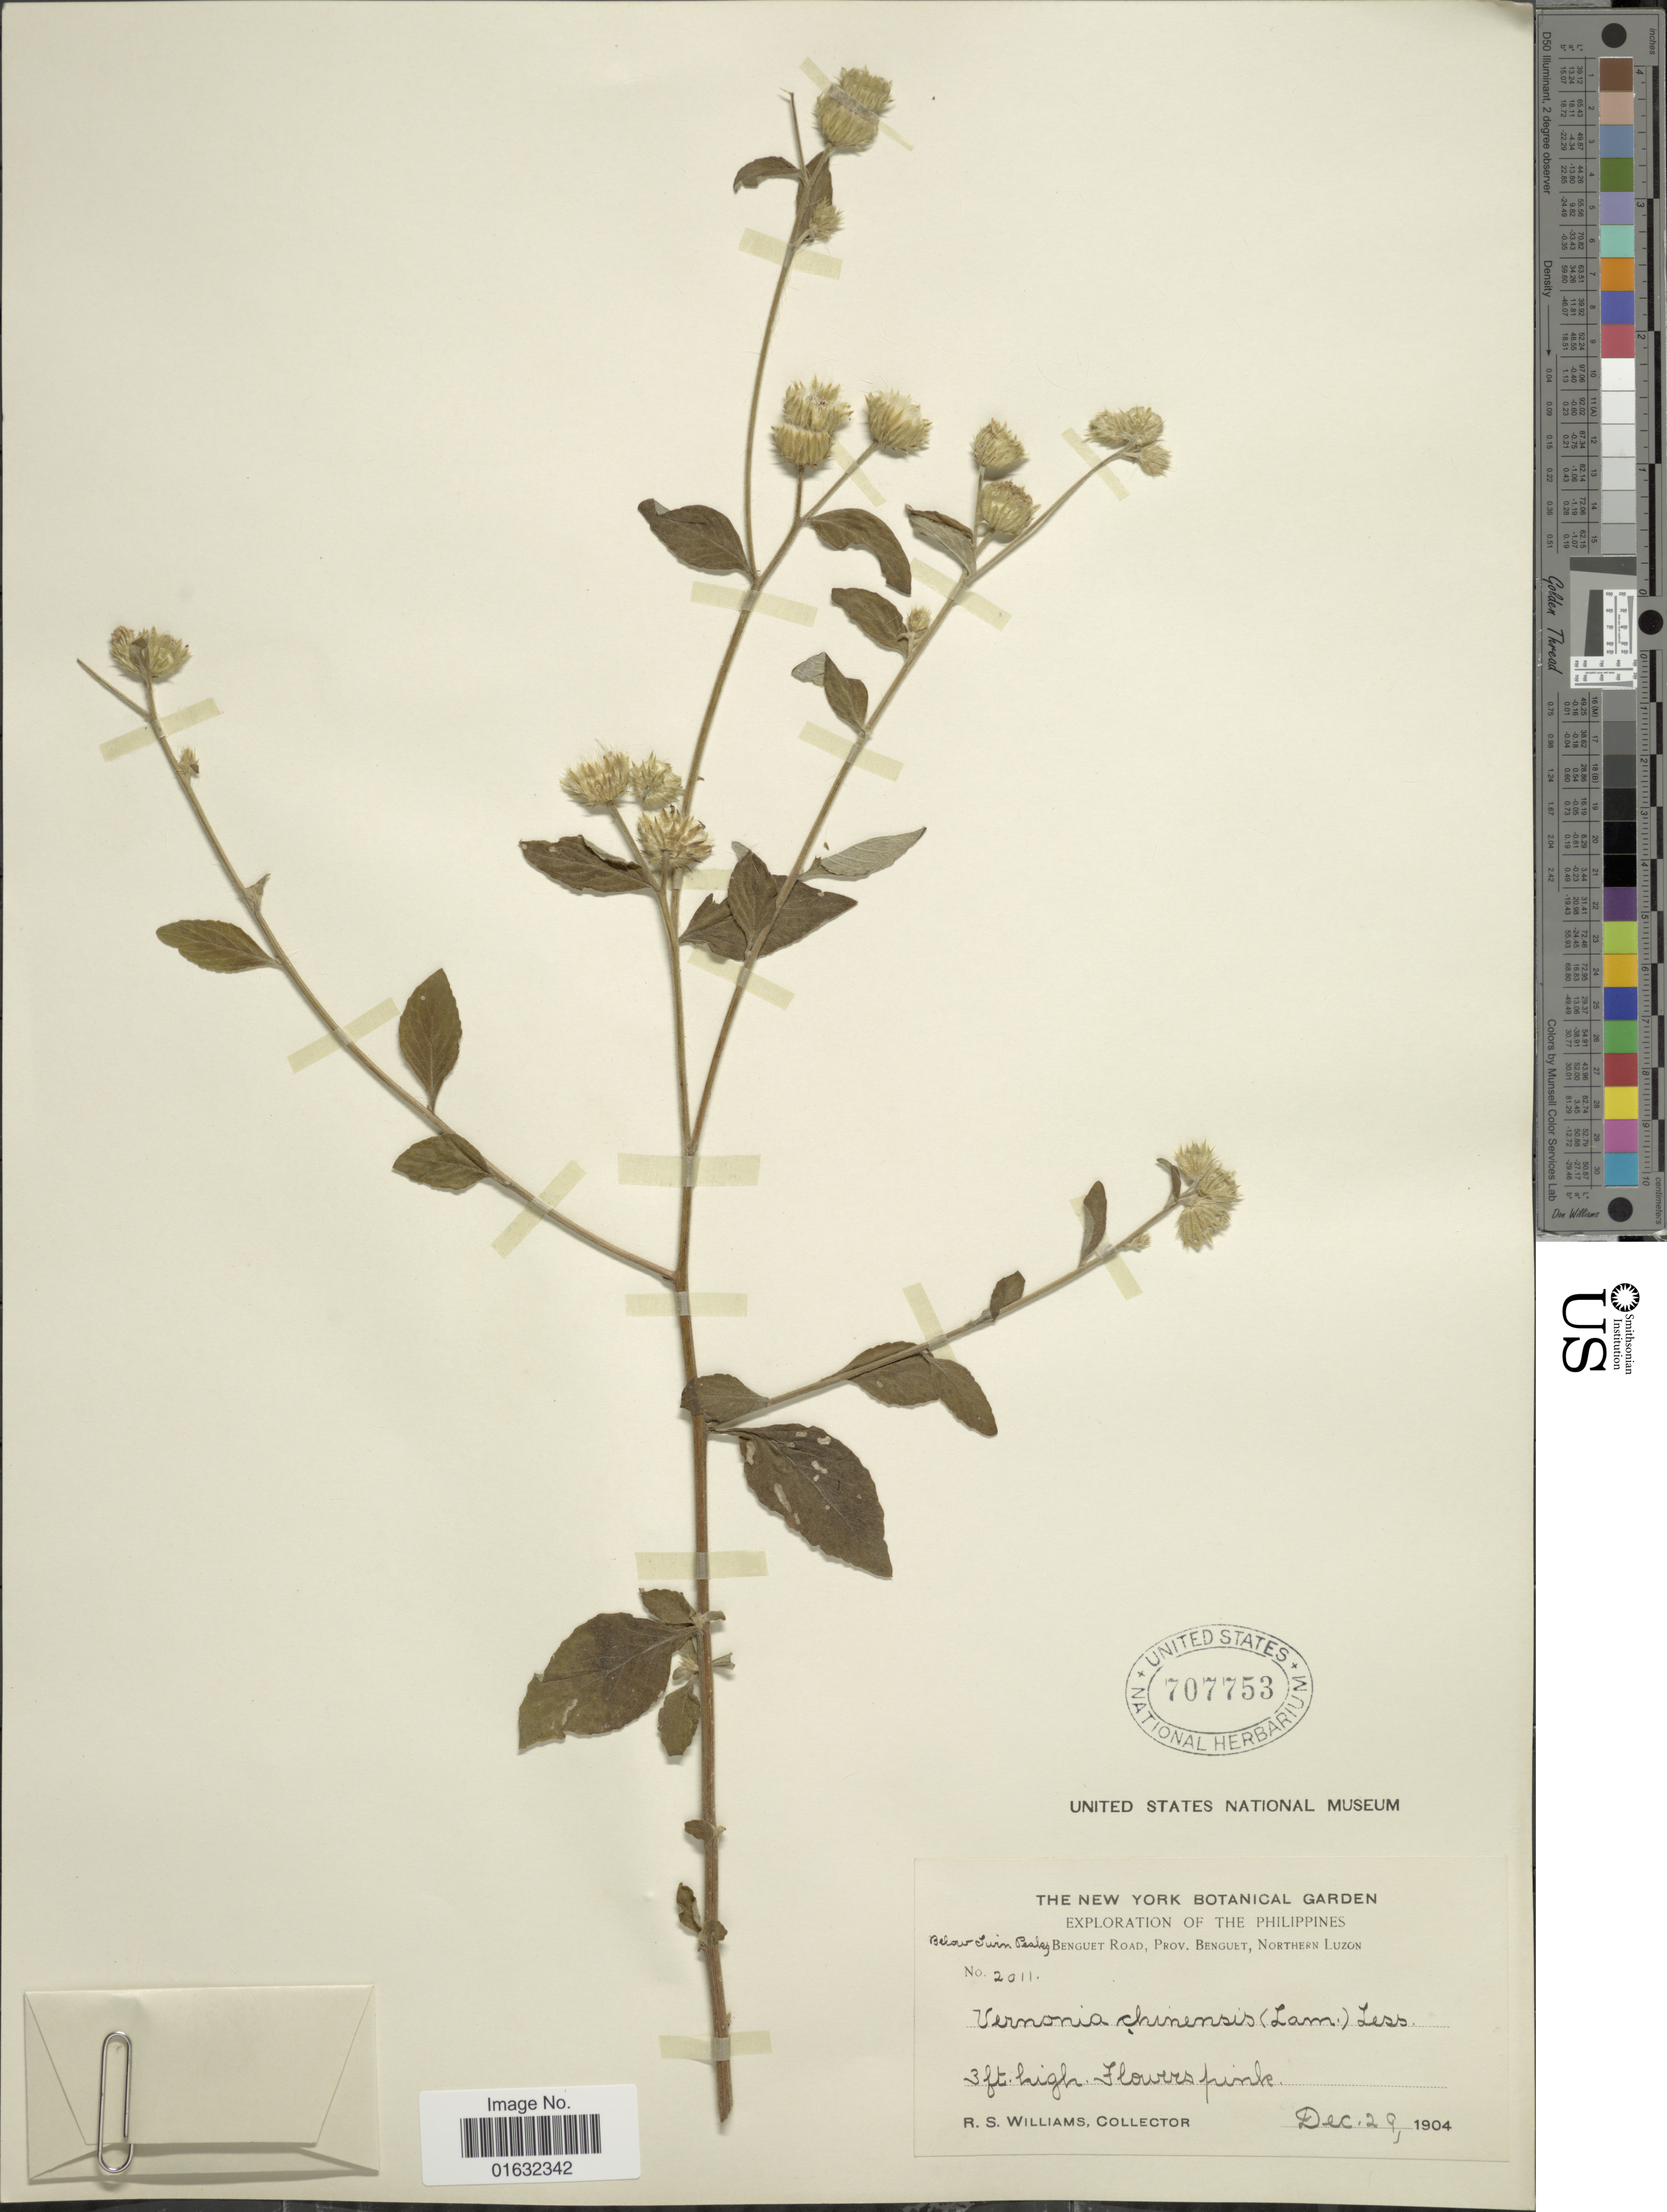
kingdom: Plantae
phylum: Tracheophyta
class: Magnoliopsida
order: Asterales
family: Asteraceae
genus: Cyanthillium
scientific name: Cyanthillium patulum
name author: (Aiton) H. Rob.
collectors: R. S. Williams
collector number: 2011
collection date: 1904-12-29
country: Philippines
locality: Below Surin Peaks, Benguet Road, Prov. Benguet, Northern Luzon.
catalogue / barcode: US 707753